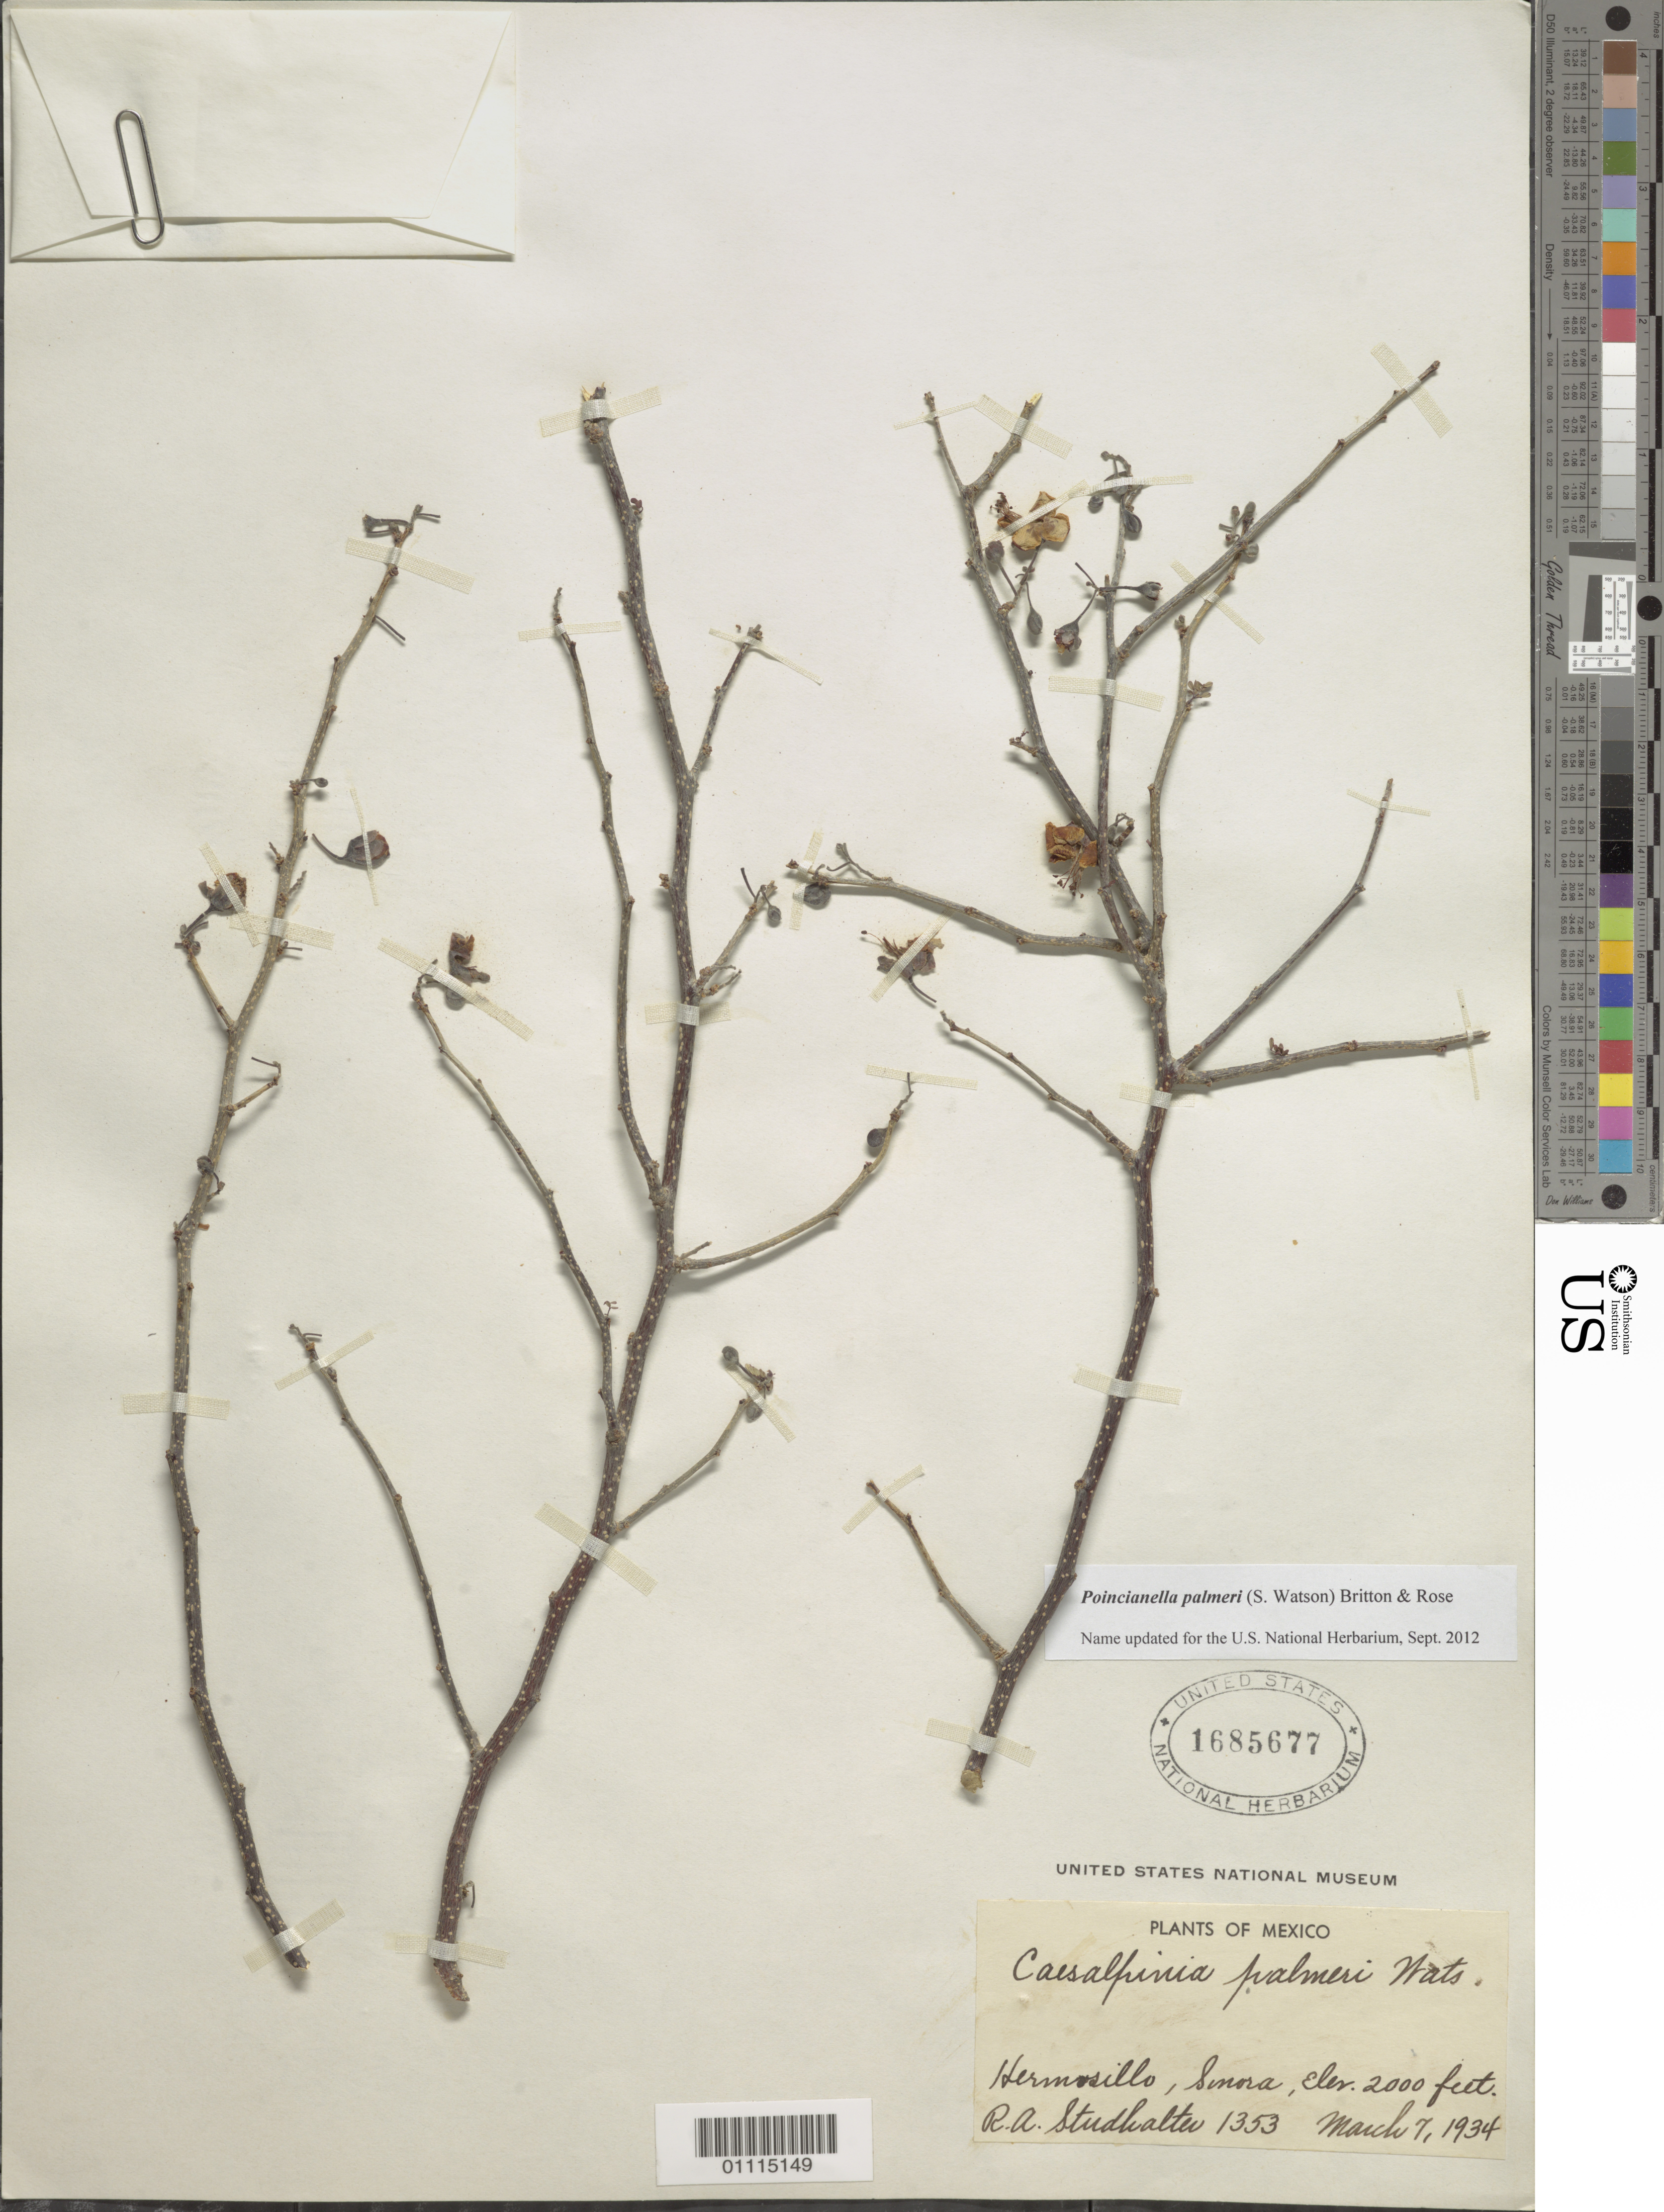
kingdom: Plantae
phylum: Tracheophyta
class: Magnoliopsida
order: Fabales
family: Fabaceae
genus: Erythrostemon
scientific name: Erythrostemon palmeri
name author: (S. Watson) Gagnon & G.P. Lewis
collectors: R. Studhalter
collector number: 1353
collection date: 1934-03-07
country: Mexico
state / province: Sonora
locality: Hermosillo.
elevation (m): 610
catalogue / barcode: US 1685677